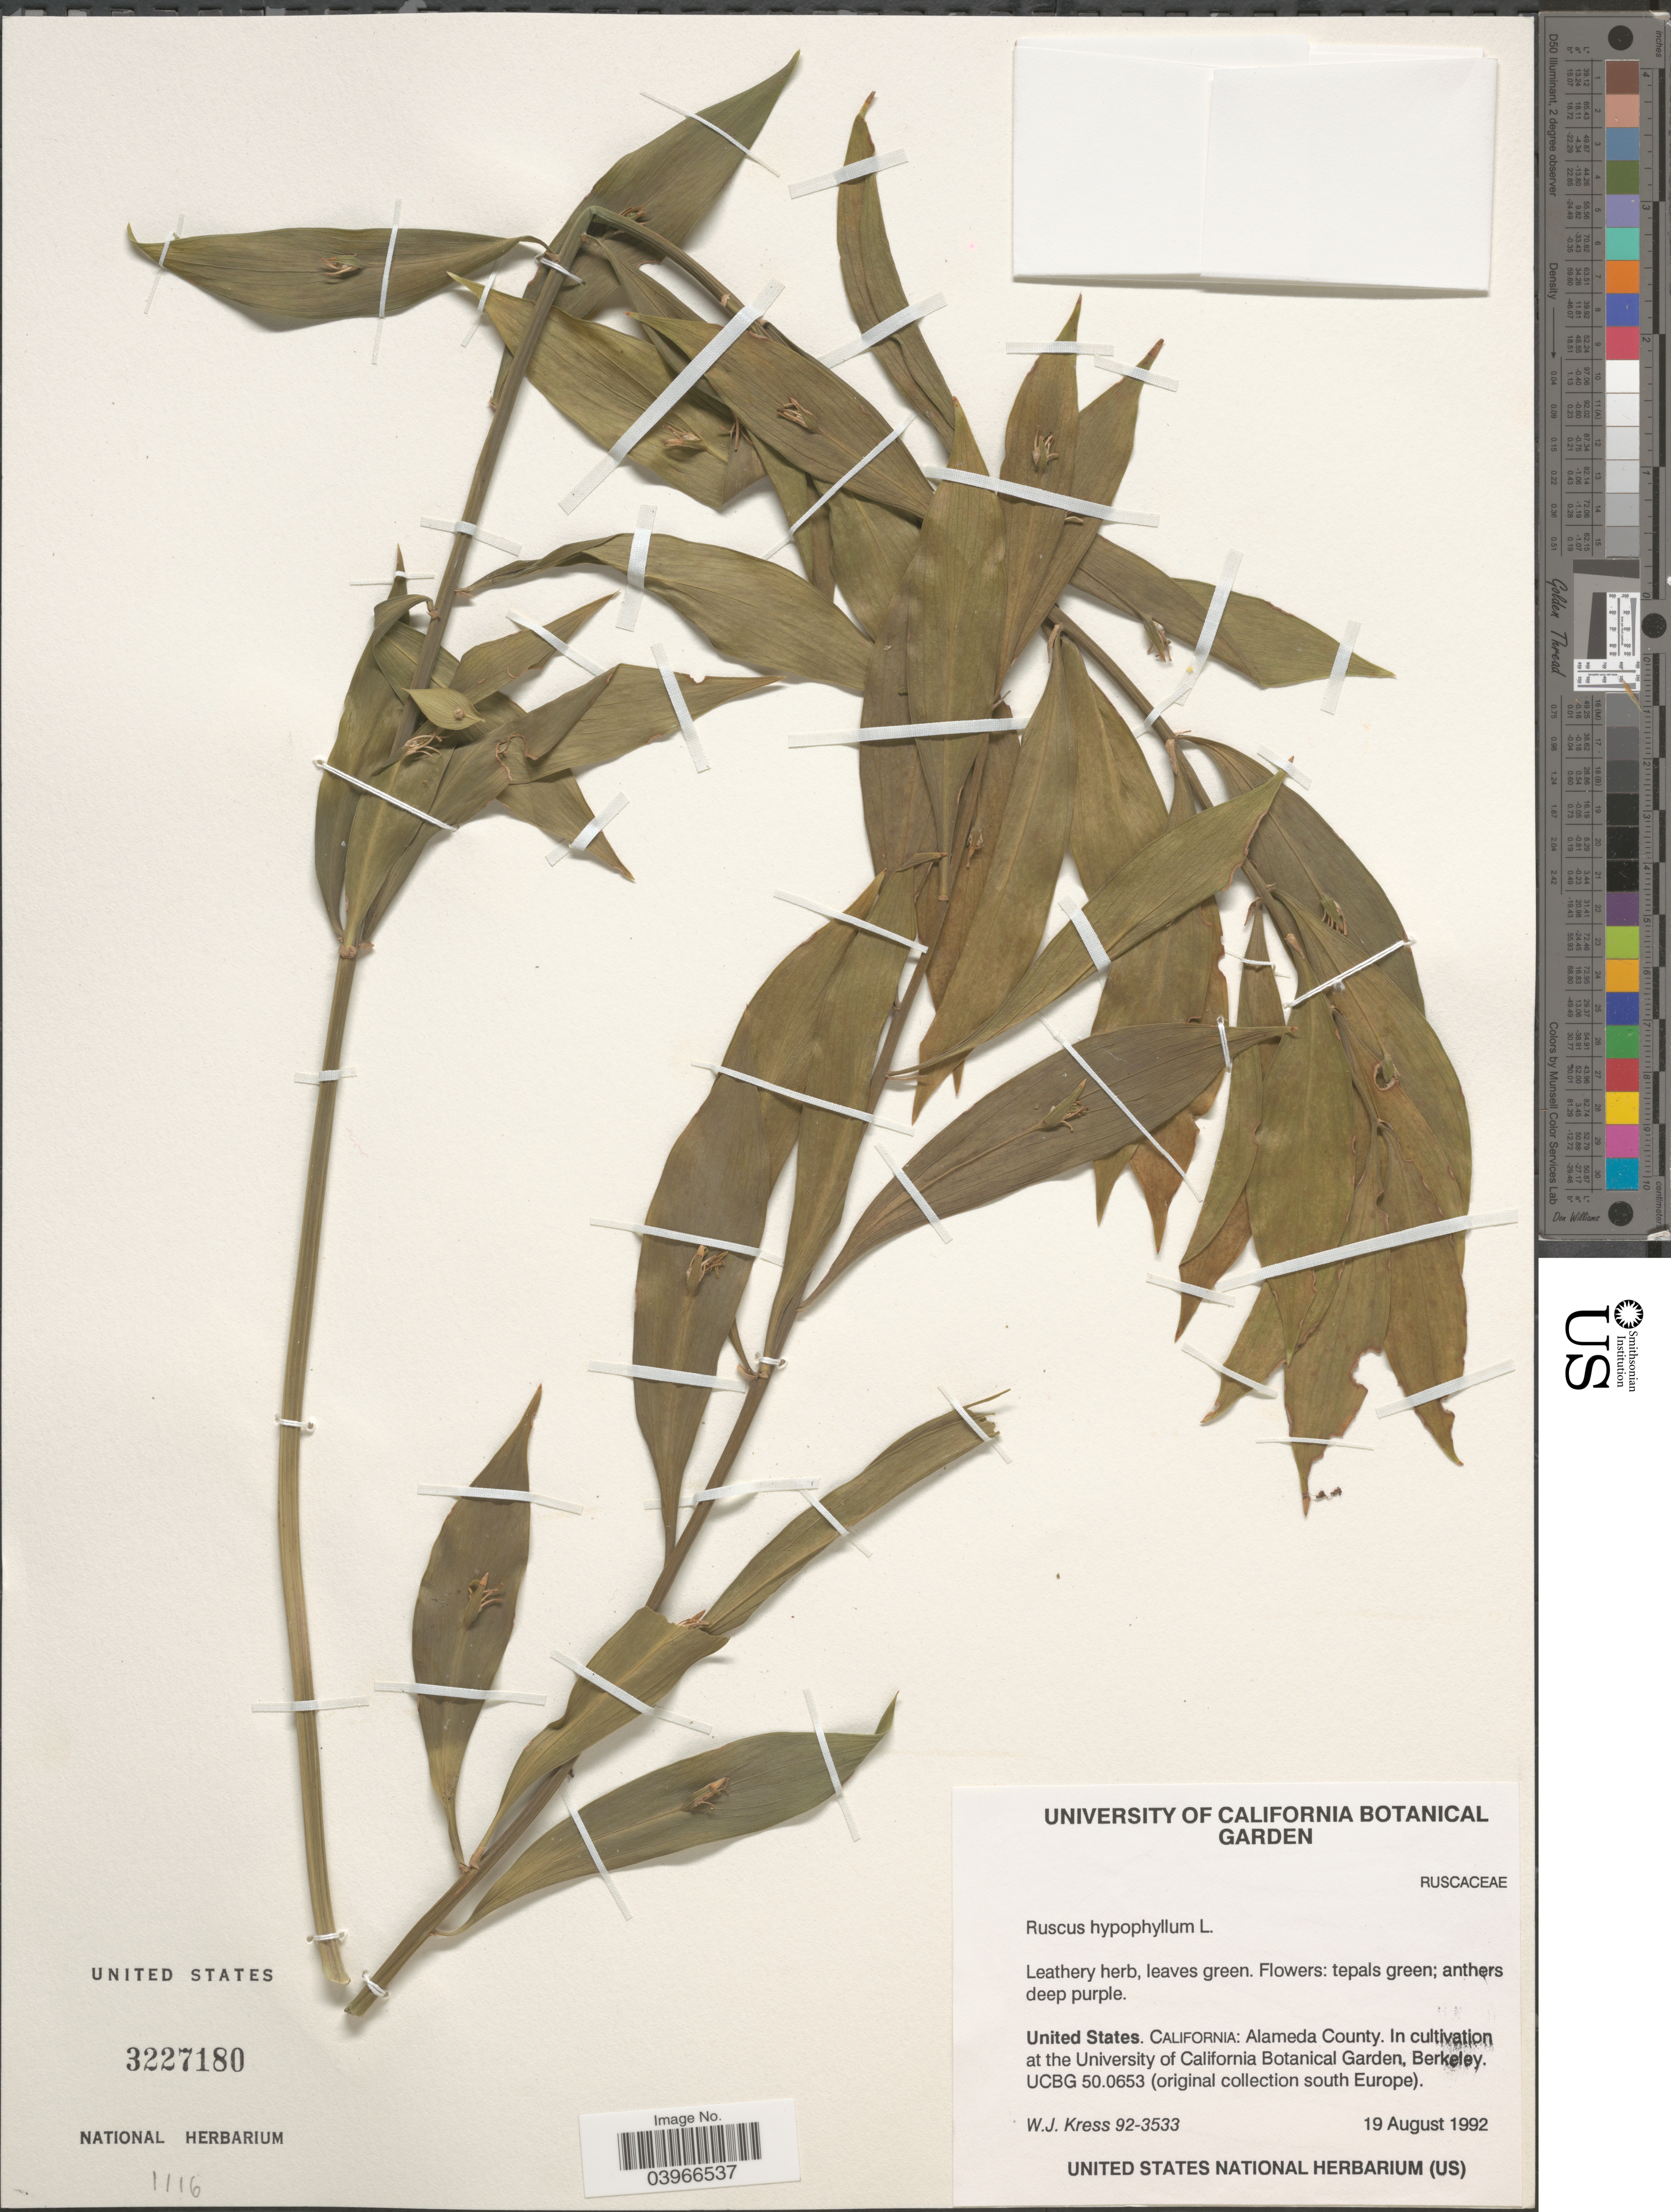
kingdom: Plantae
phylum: Tracheophyta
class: Liliopsida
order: Asparagales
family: Asparagaceae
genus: Ruscus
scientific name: Ruscus hypophyllum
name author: L.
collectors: W. J. Kress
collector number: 92-3533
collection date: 1992-08-19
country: United States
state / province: California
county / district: Alameda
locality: Alameda County. In cultivation at the University of California Botanical Garden, Berkeley.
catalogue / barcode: US 3227180